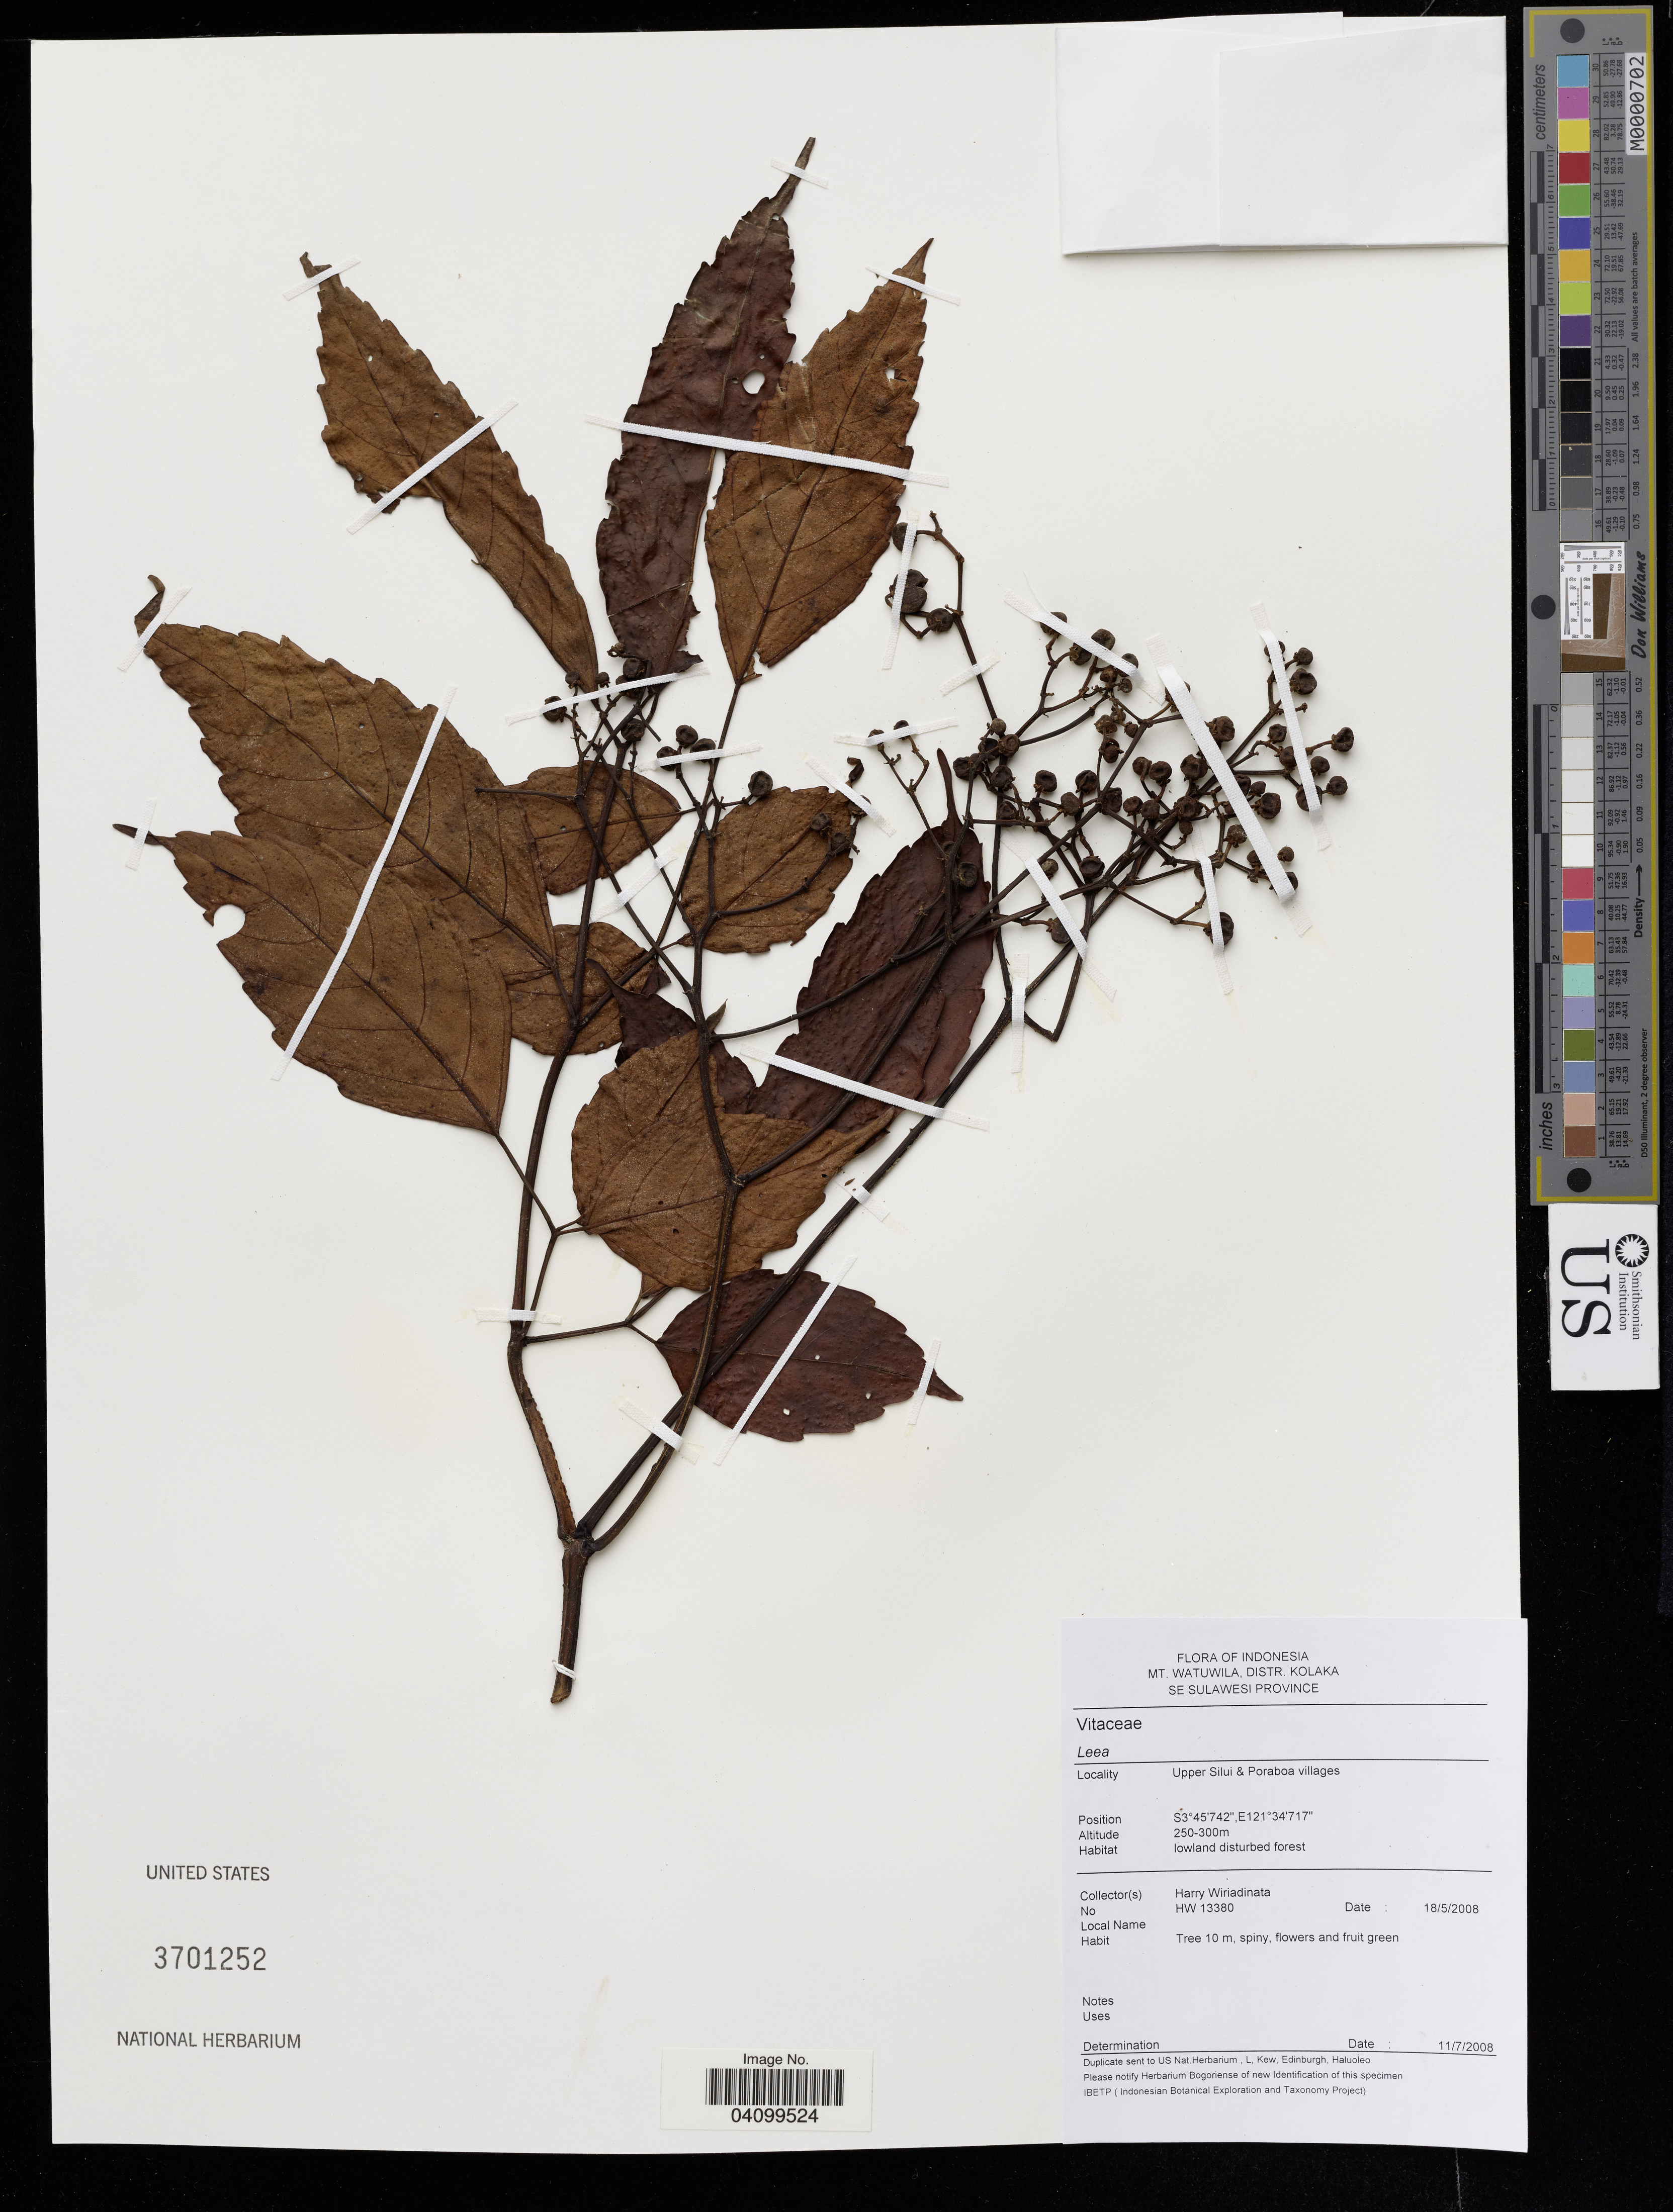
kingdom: Plantae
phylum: Tracheophyta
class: Magnoliopsida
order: Vitales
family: Vitaceae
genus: Leea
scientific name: Leea sp.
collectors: H. Wiriadinata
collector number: HW 13380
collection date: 2008-05-18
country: Indonesia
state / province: Sulawesi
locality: Mt. Watuwila, Distr. Kolaka. SE Sulawesi Province. Upper Silui & Poraboa villages.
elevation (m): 250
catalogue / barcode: US 3701252